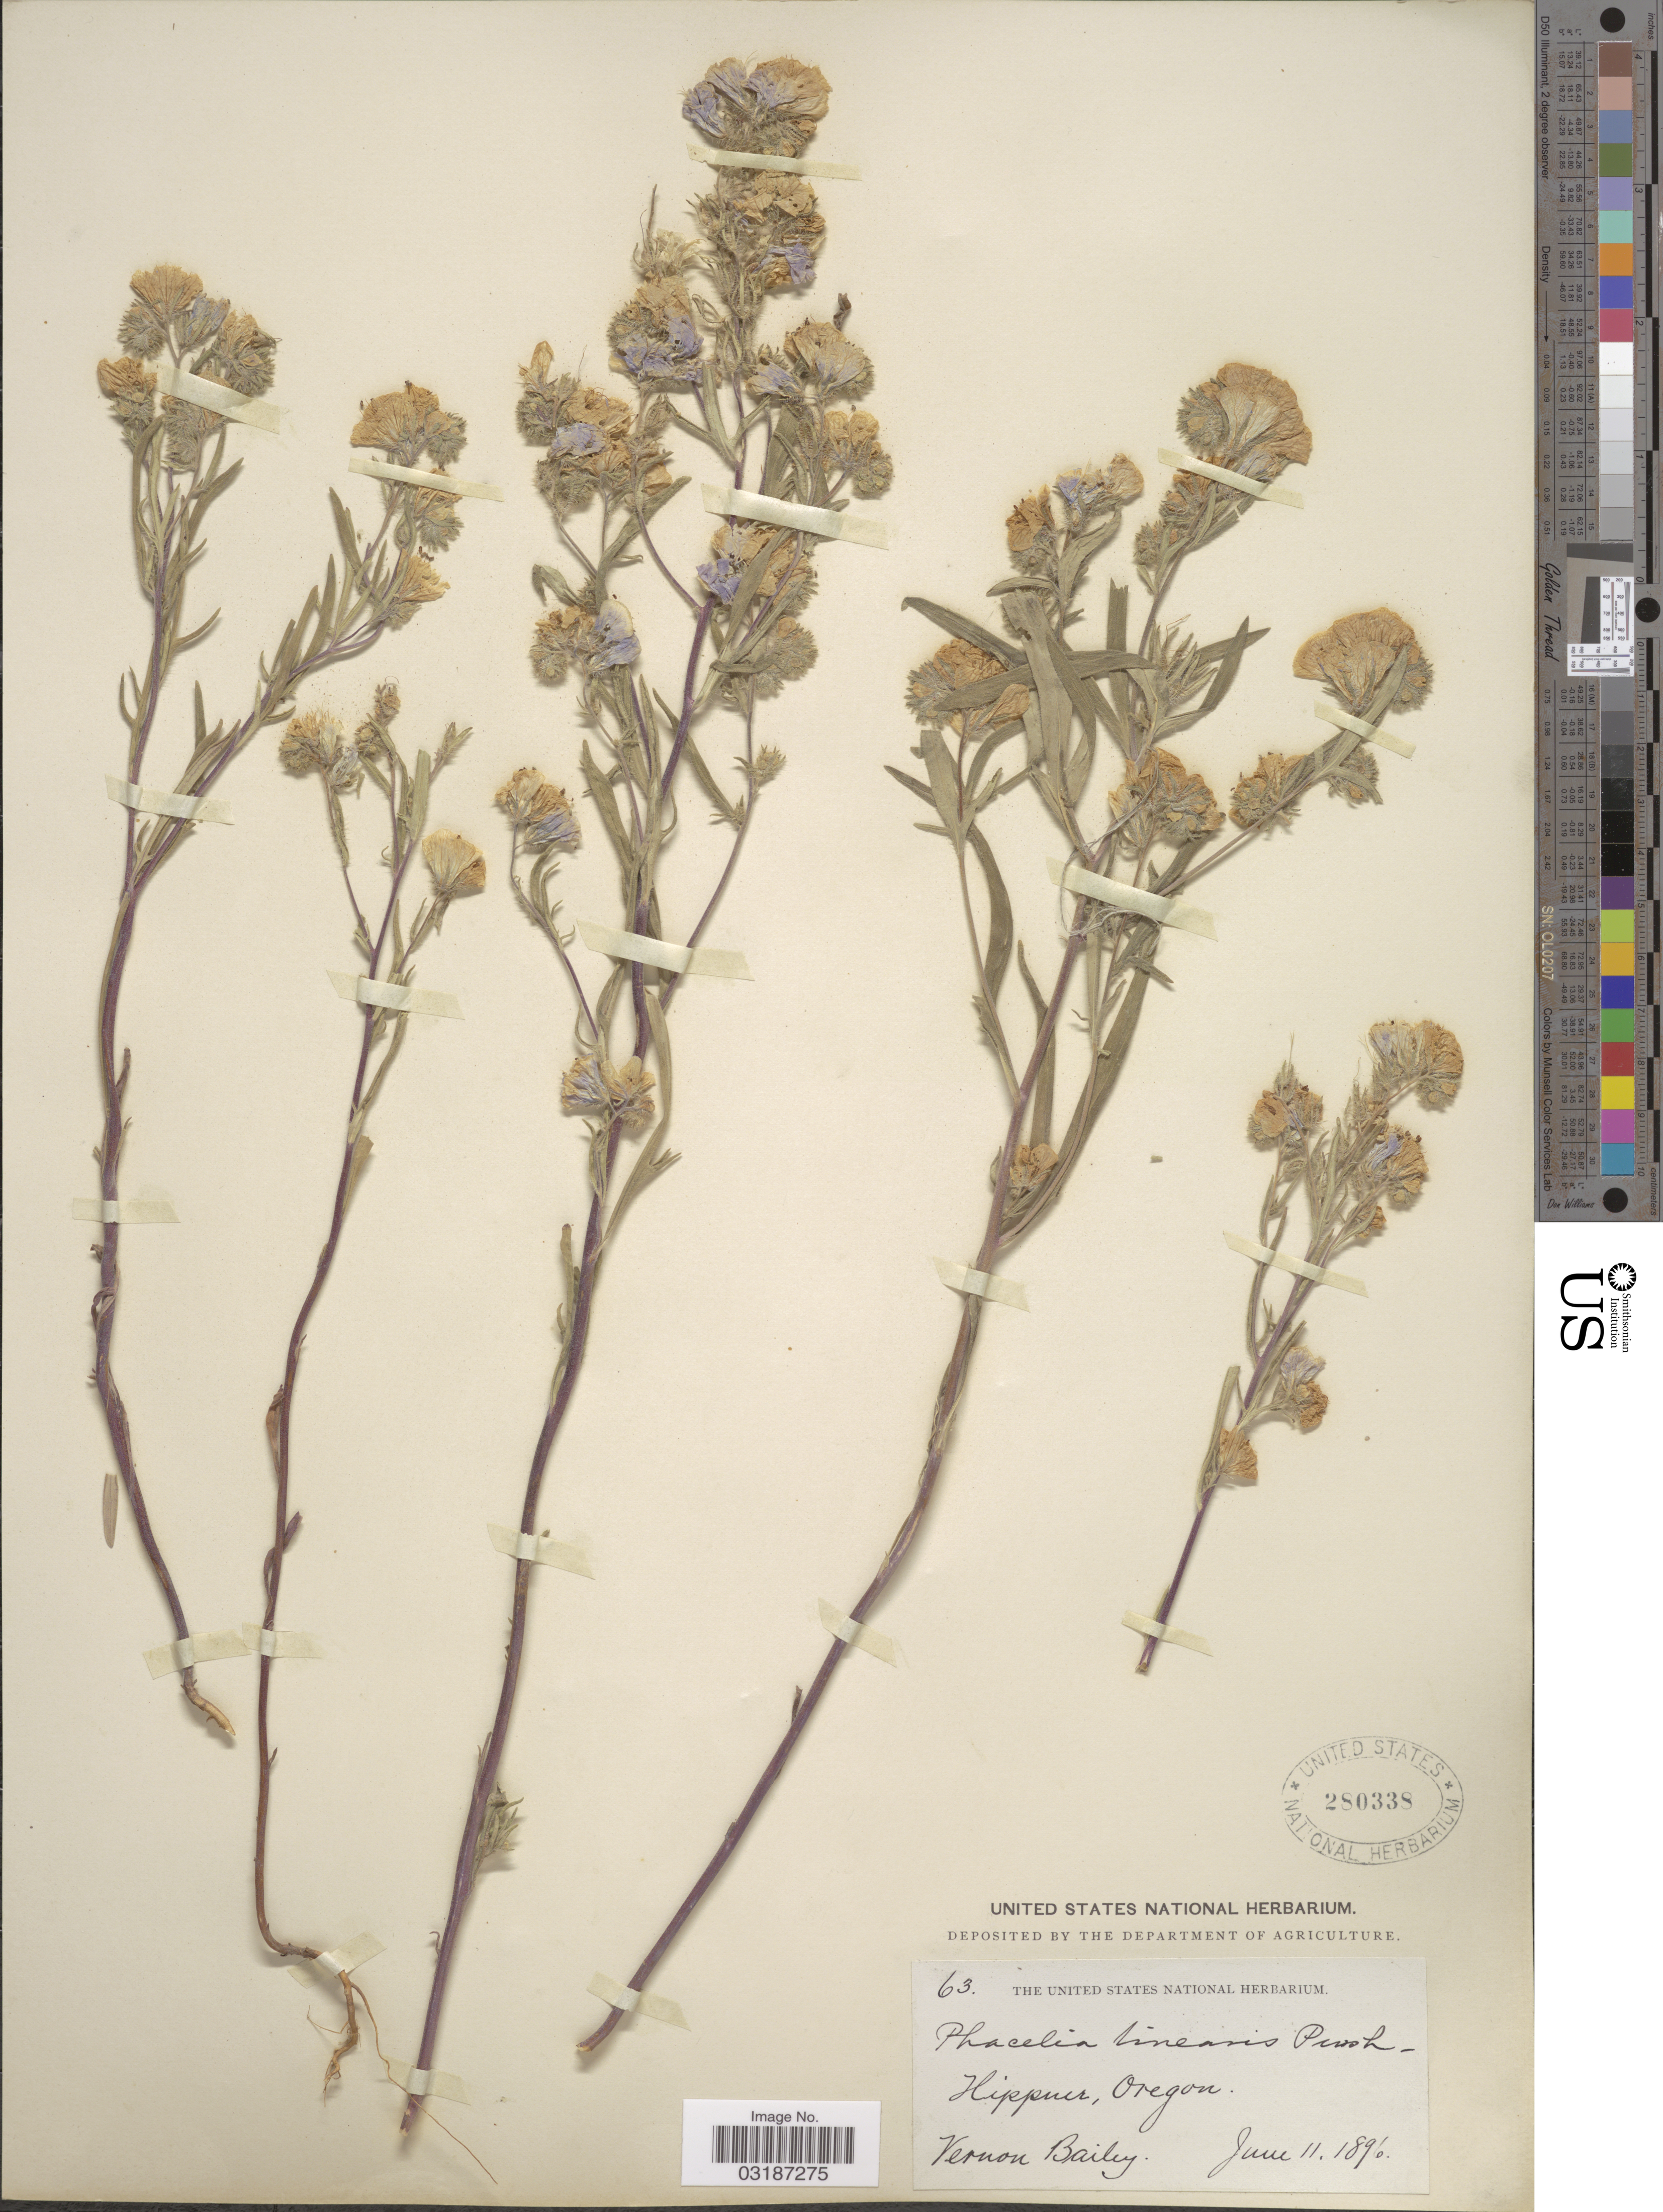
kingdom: Plantae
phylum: Tracheophyta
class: Magnoliopsida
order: Boraginales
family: Hydrophyllaceae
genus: Phacelia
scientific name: Phacelia linearis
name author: (Pursh) Holz.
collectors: V. O. Bailey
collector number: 63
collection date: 1896-06-11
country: United States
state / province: Oregon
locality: Hippner.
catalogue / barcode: US 280338